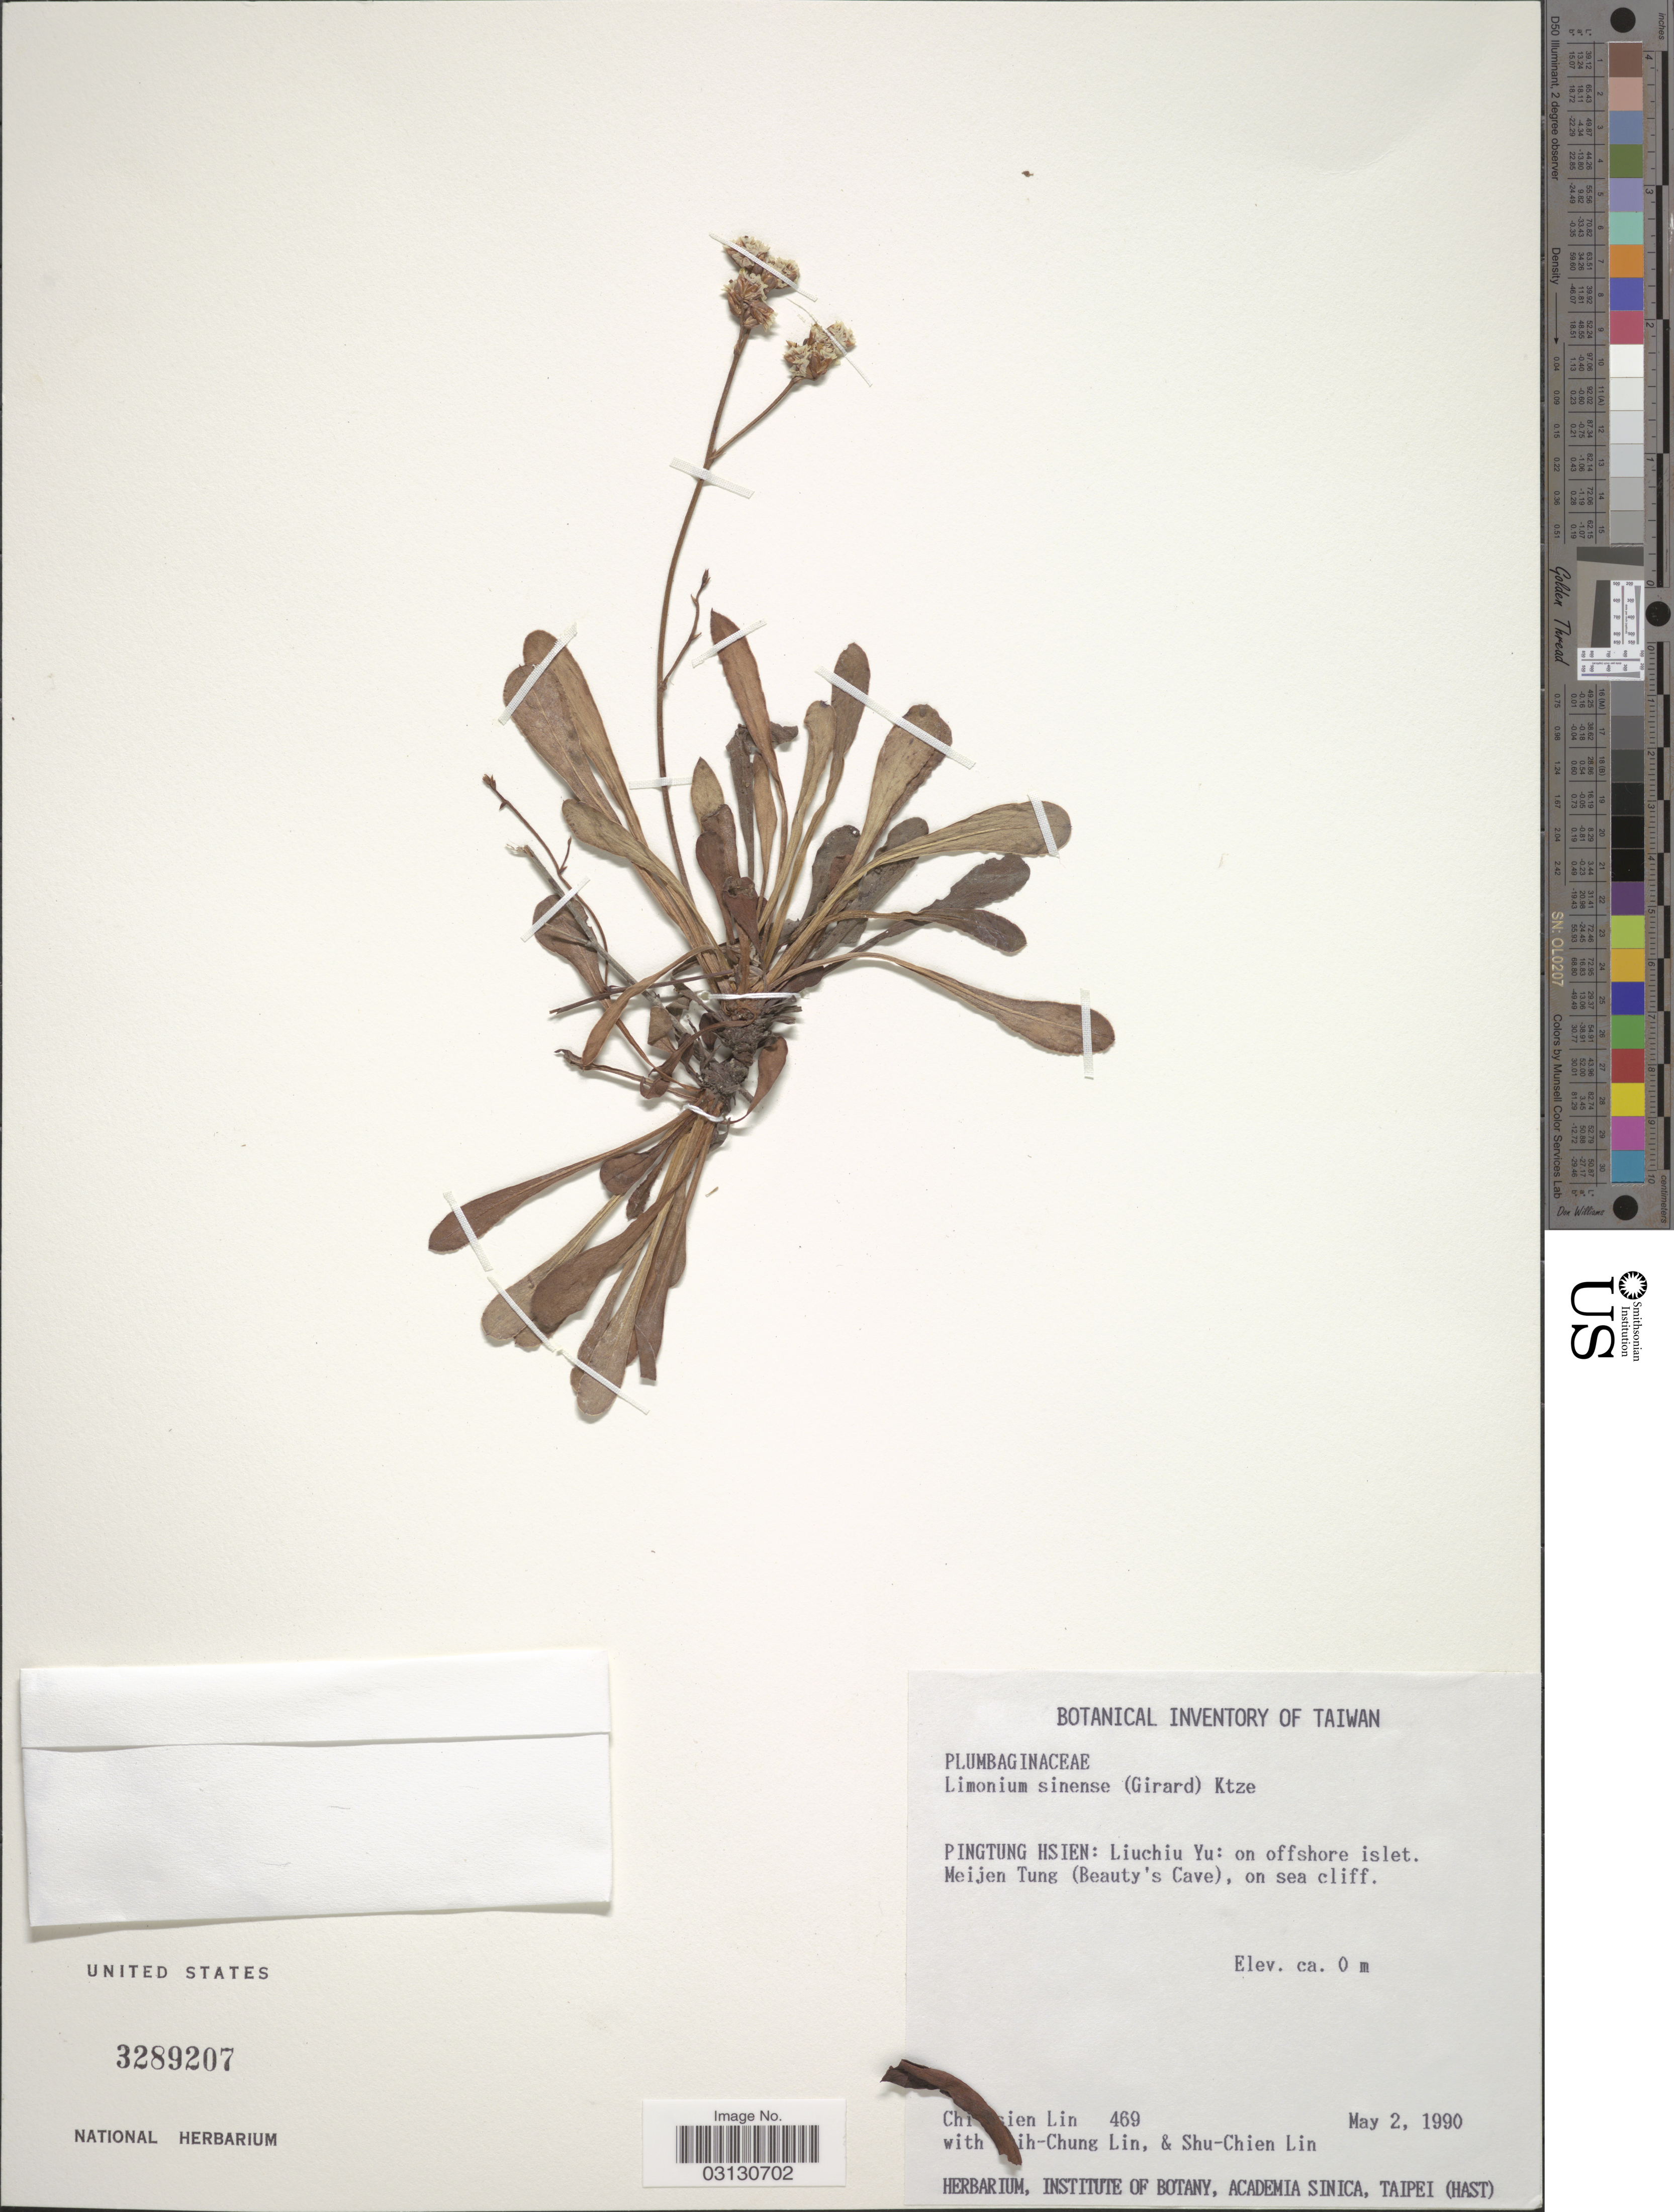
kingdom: Plantae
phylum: Tracheophyta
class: Magnoliopsida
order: Caryophyllales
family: Plumbaginaceae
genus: Limonium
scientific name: Limonium sinense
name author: (Girard) Kuntze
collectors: C. Lin, Chuh-Chung Lin & S. Lin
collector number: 469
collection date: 1990-05-02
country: Taiwan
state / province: Pingtung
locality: Pingtung Hsien: Liuchiu Yu: on offshore islet, Meijen Tung (Beauty Cave), on sea cliff.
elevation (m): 0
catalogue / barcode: US 3289207